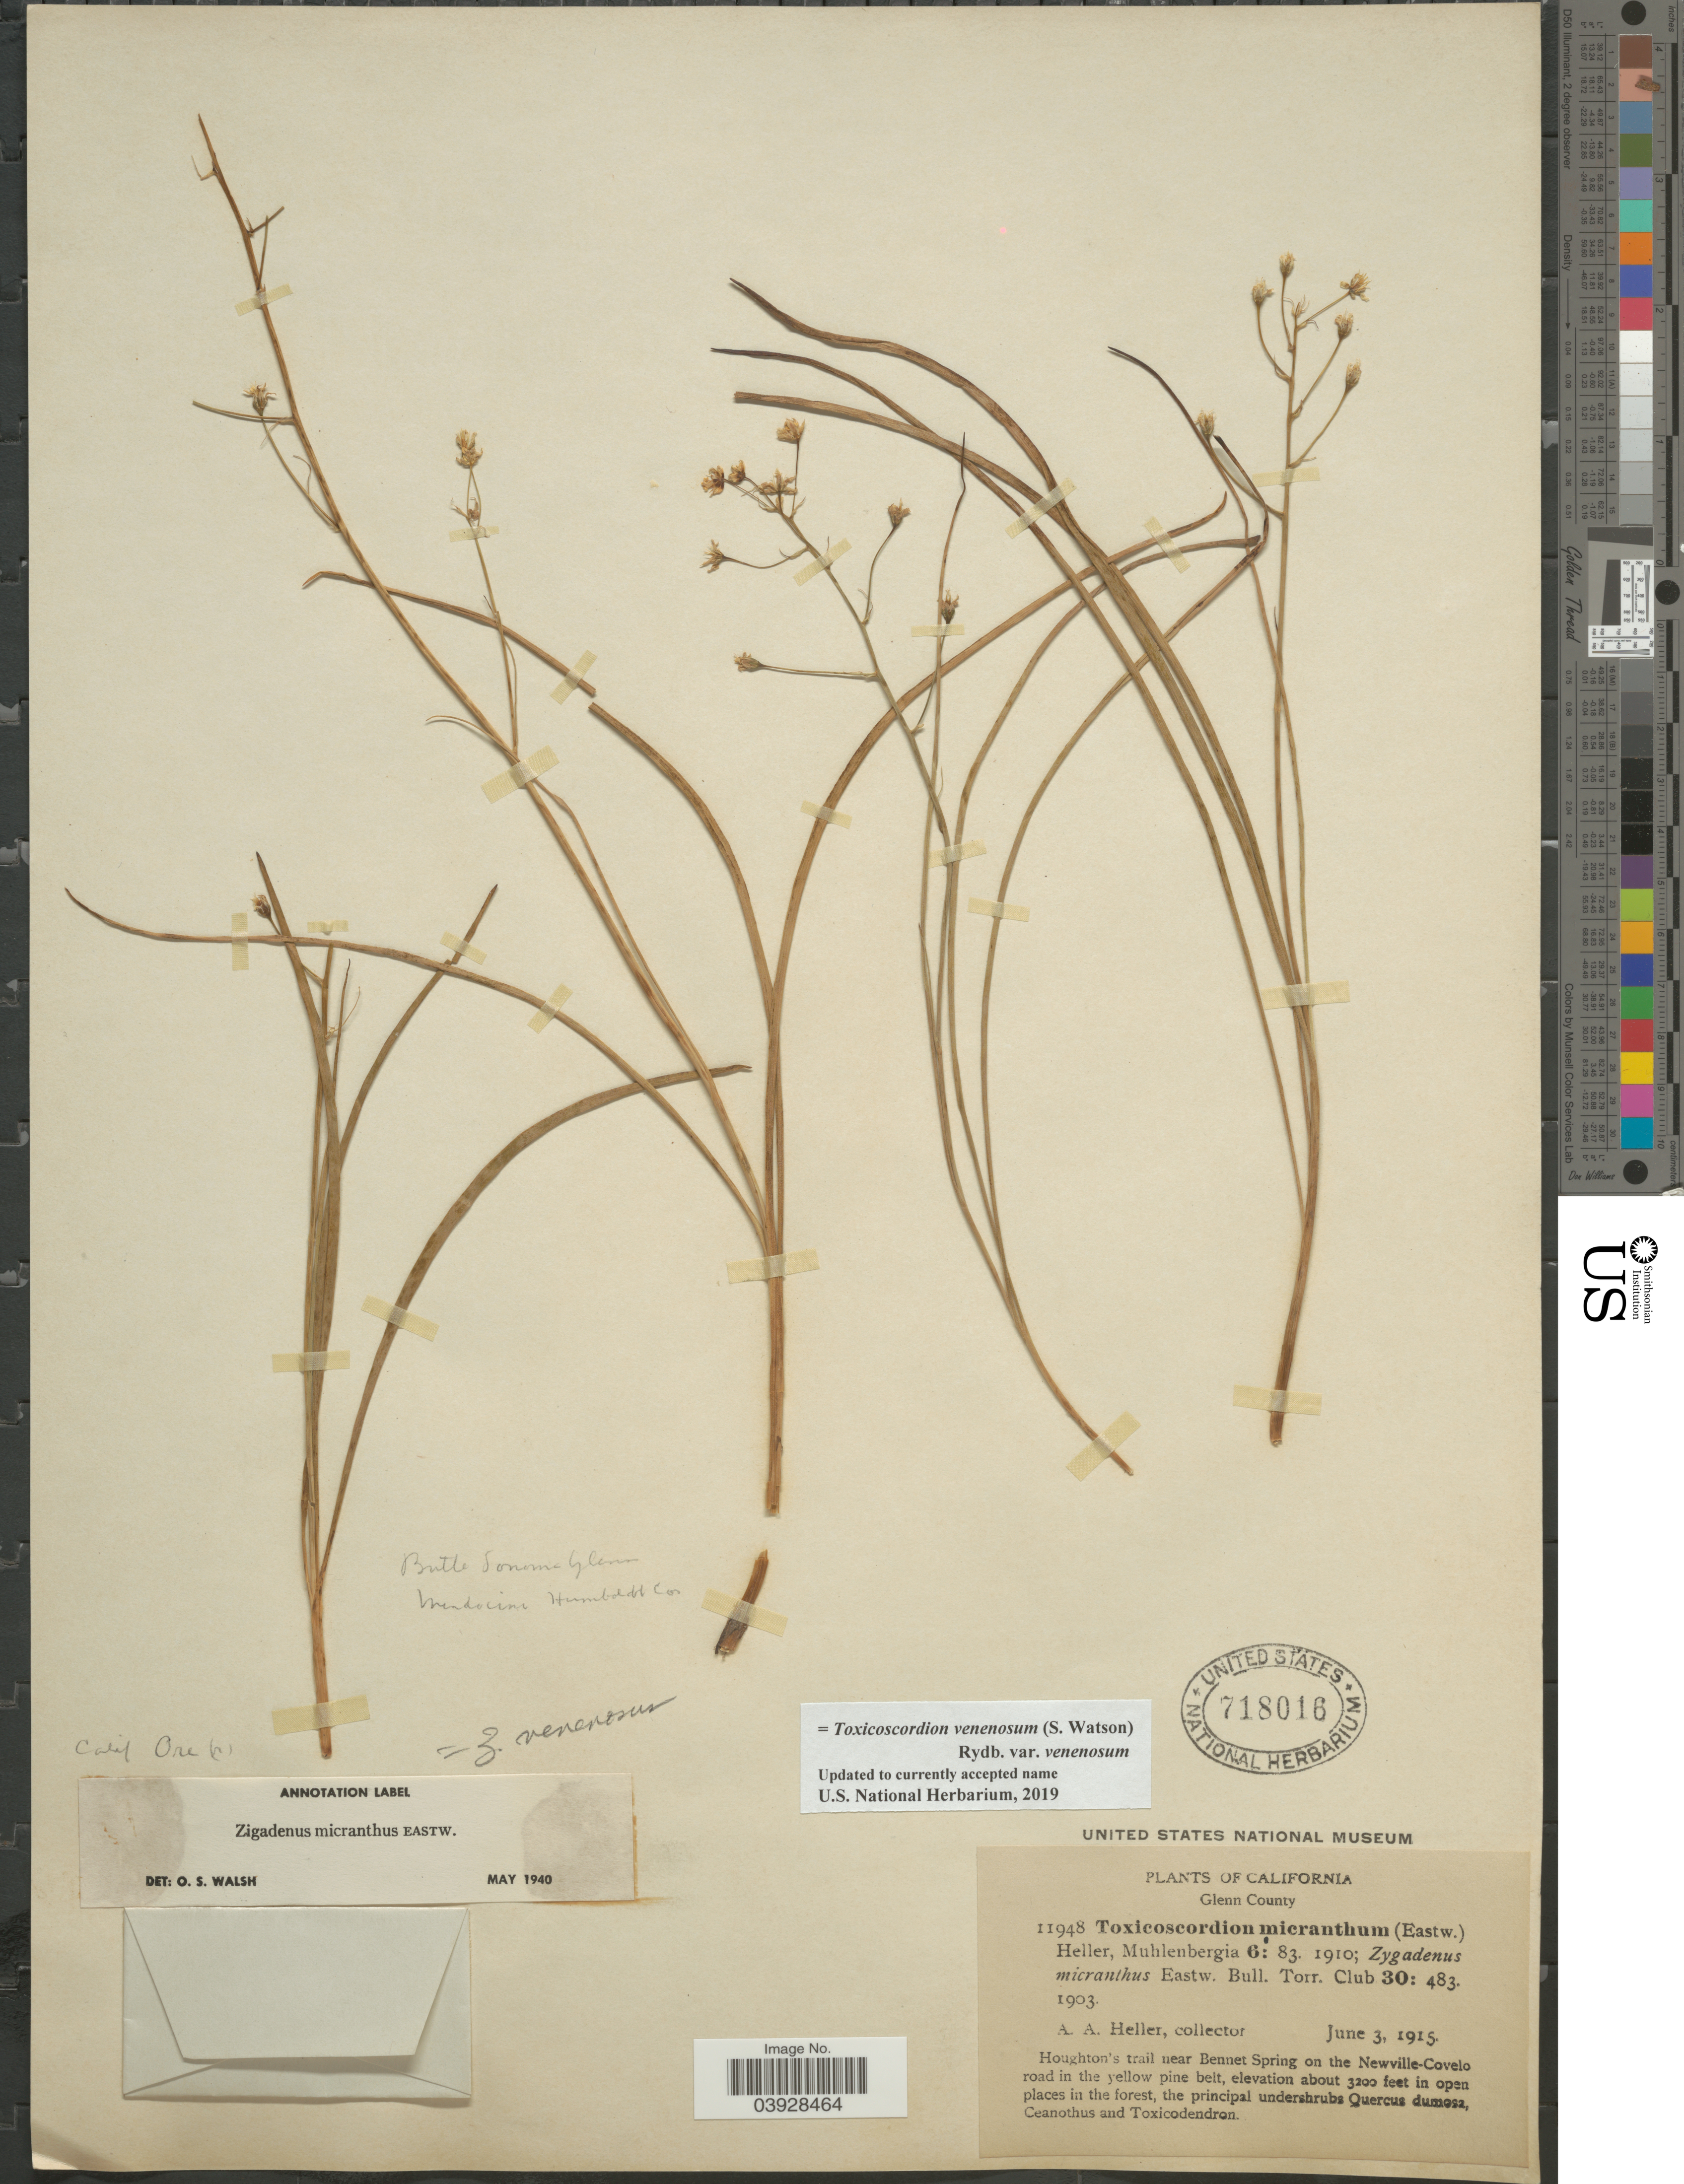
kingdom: Plantae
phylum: Tracheophyta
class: Liliopsida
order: Liliales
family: Melanthiaceae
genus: Toxicoscordion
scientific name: Toxicoscordion venenosum var. gramineum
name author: (Rydb.) Brasher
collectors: A. A. Heller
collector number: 11948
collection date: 1915-06-03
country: United States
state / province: California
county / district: Glenn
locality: Glenn County. Houghton's trail near Bennet Spring on the Newville-Covelo road in the yellow pine belt.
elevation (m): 975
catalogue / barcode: US 718016